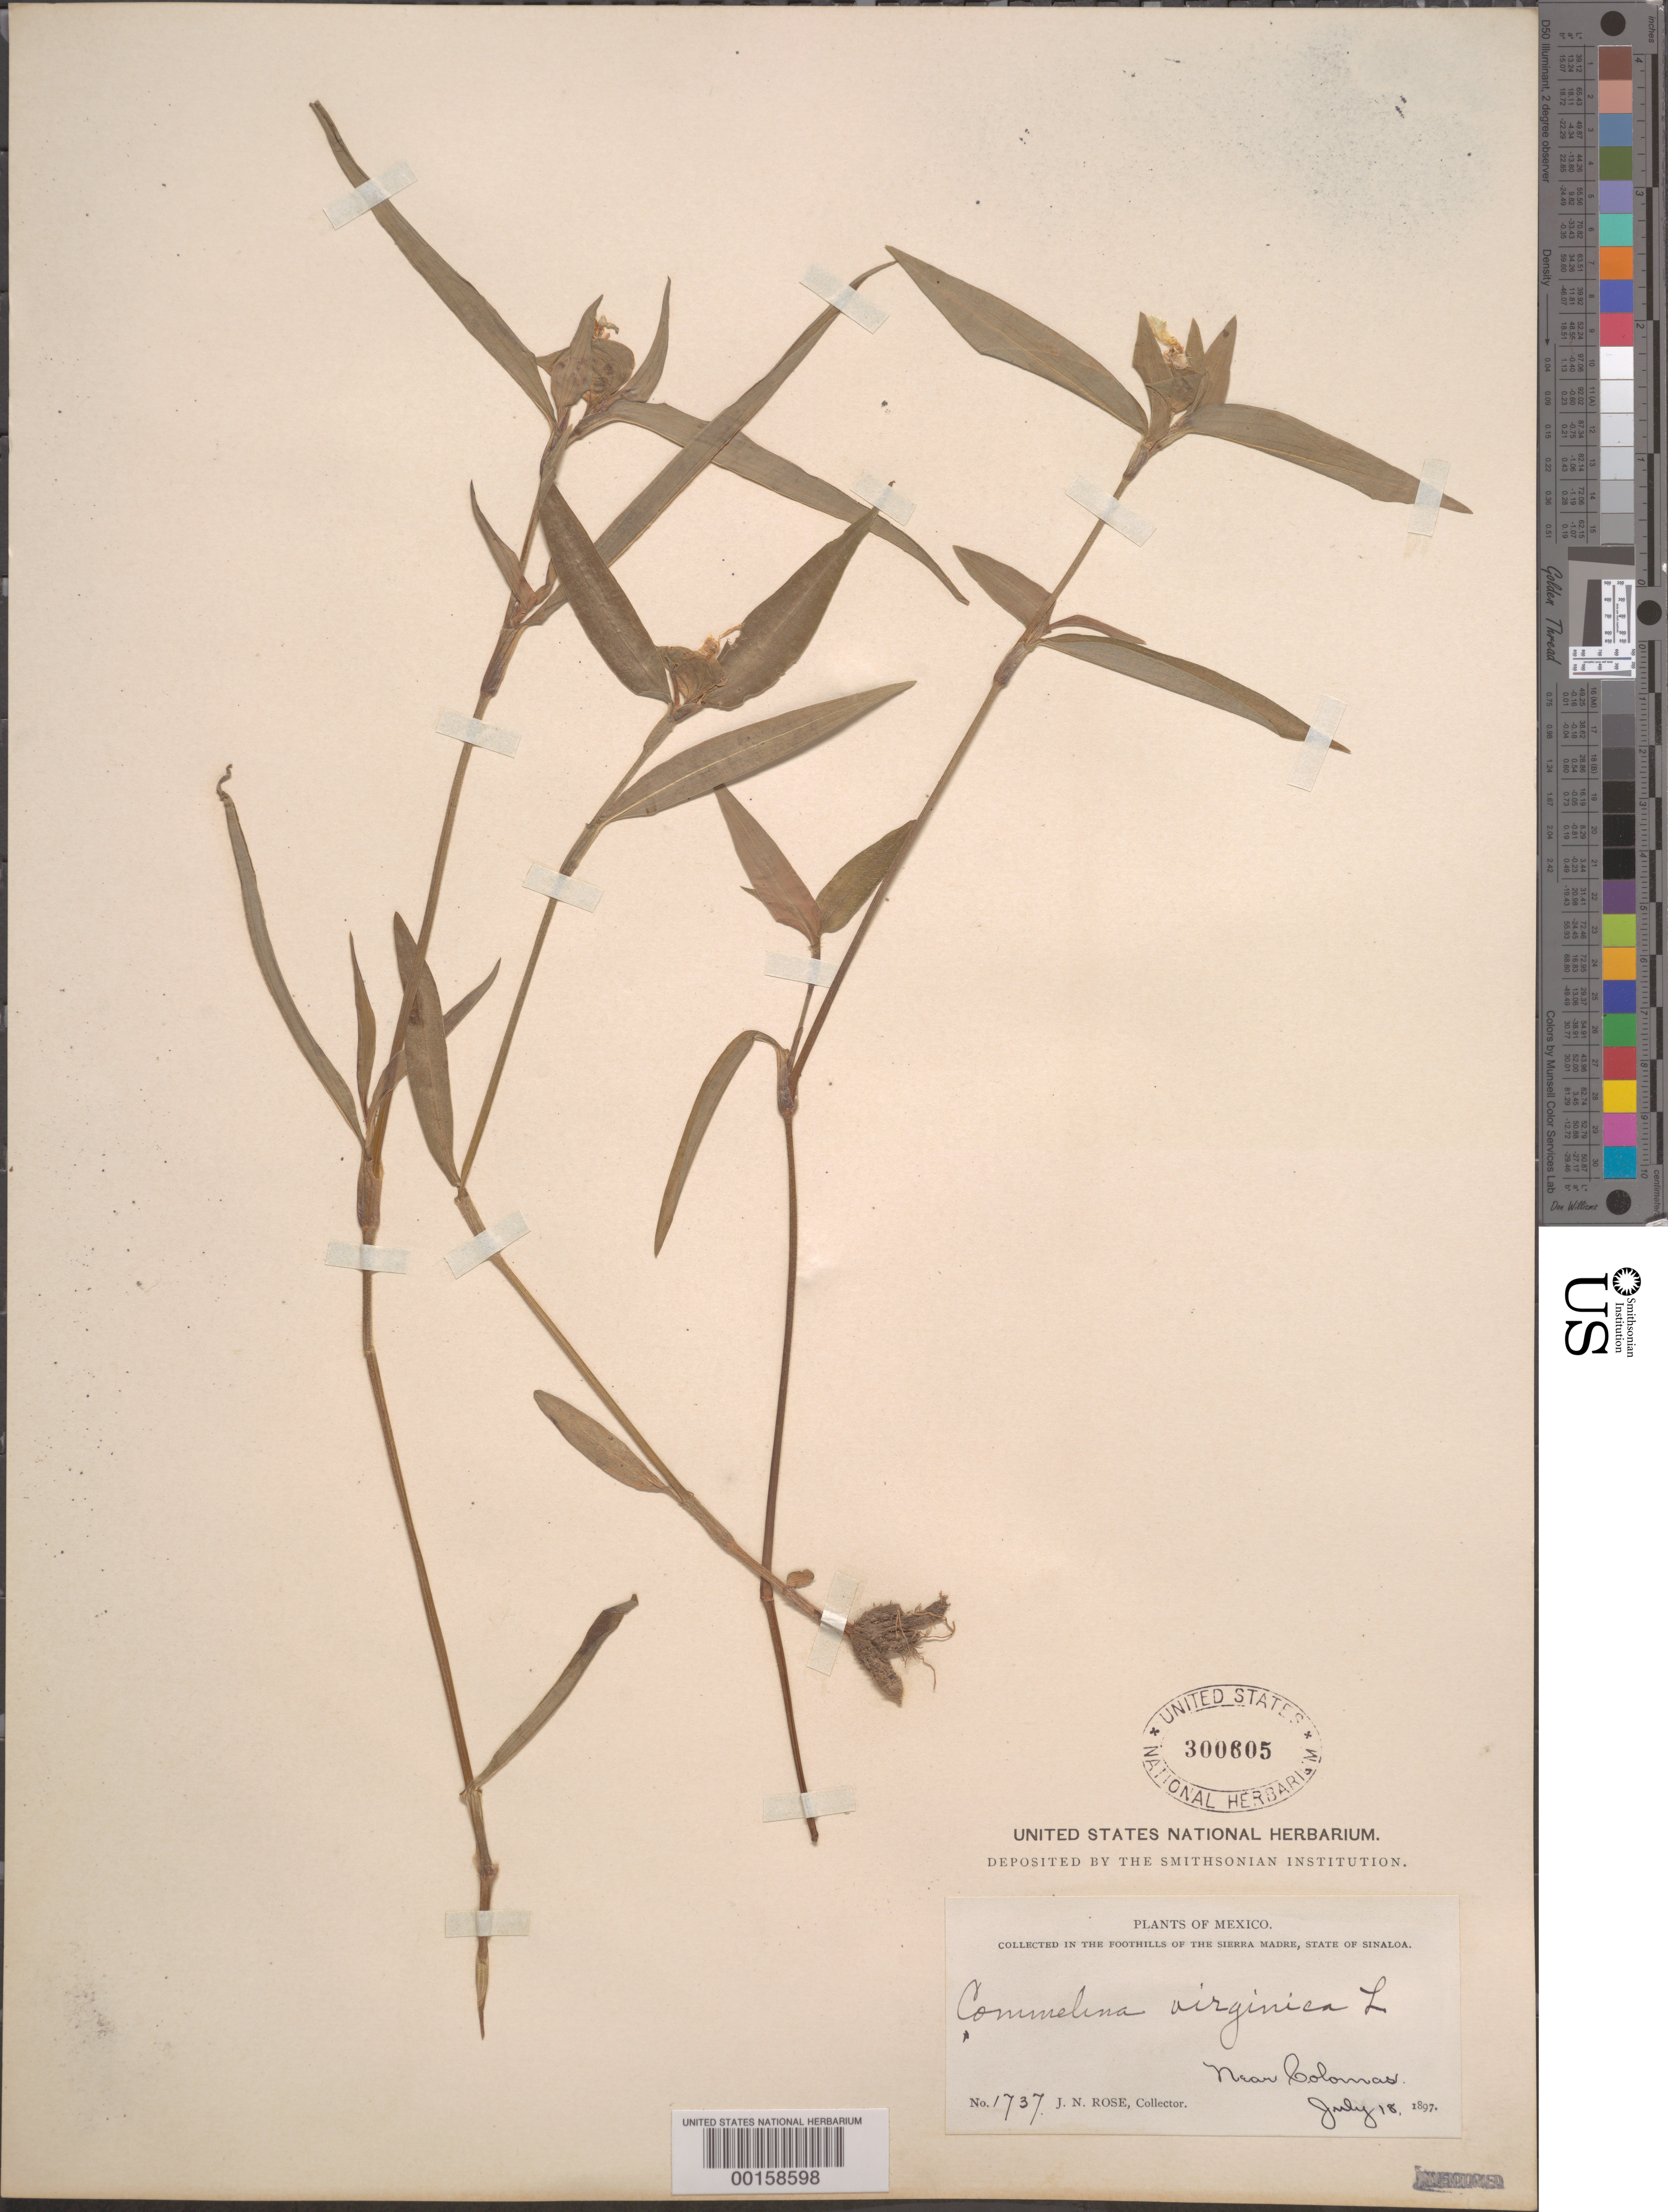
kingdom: Plantae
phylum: Tracheophyta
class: Liliopsida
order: Commelinales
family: Commelinaceae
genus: Commelina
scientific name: Commelina erecta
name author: L.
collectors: J. N. Rose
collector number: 1737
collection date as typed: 18 Jul 1897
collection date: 1897-07-18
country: Mexico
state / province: Sinaloa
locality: Colomas; foothills of Sierra Madre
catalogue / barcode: US 300605